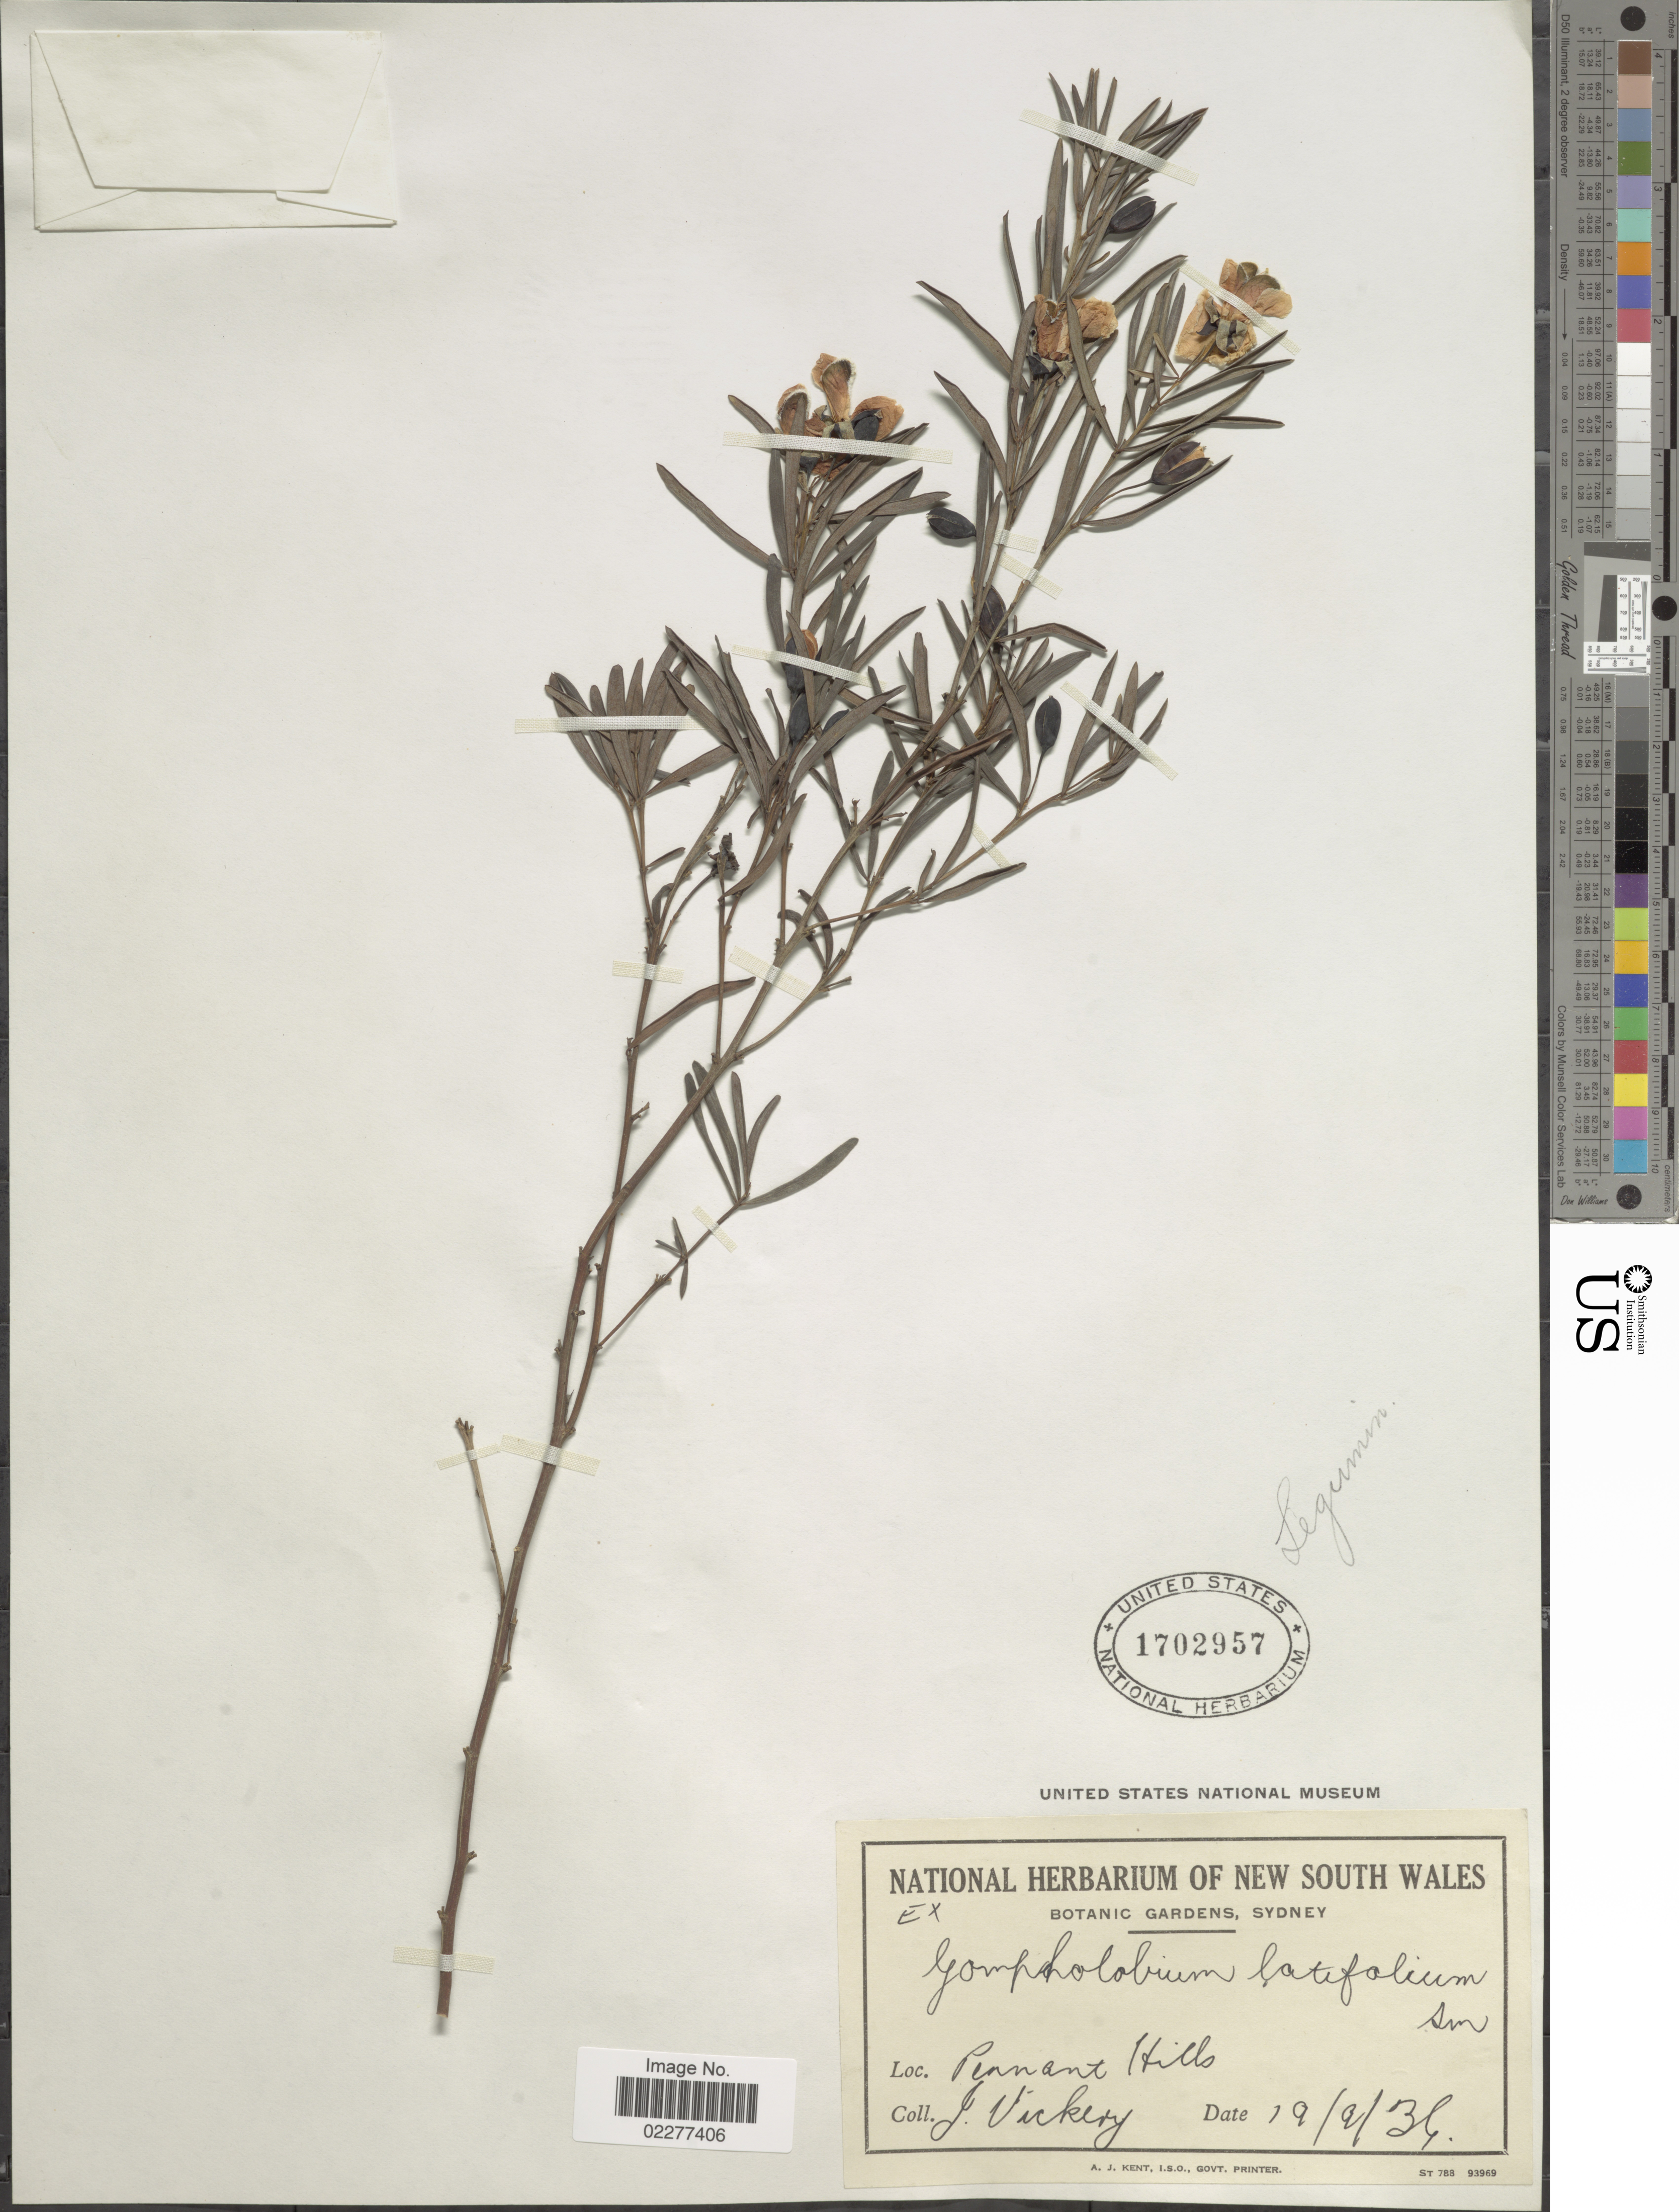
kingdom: Plantae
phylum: Tracheophyta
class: Magnoliopsida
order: Fabales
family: Fabaceae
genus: Gompholobium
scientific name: Gompholobium latifolium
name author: Sm.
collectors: J. Vickery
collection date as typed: Transcribed d/m/y: 19/9/34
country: Australia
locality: Pennant Hills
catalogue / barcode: US 1702957